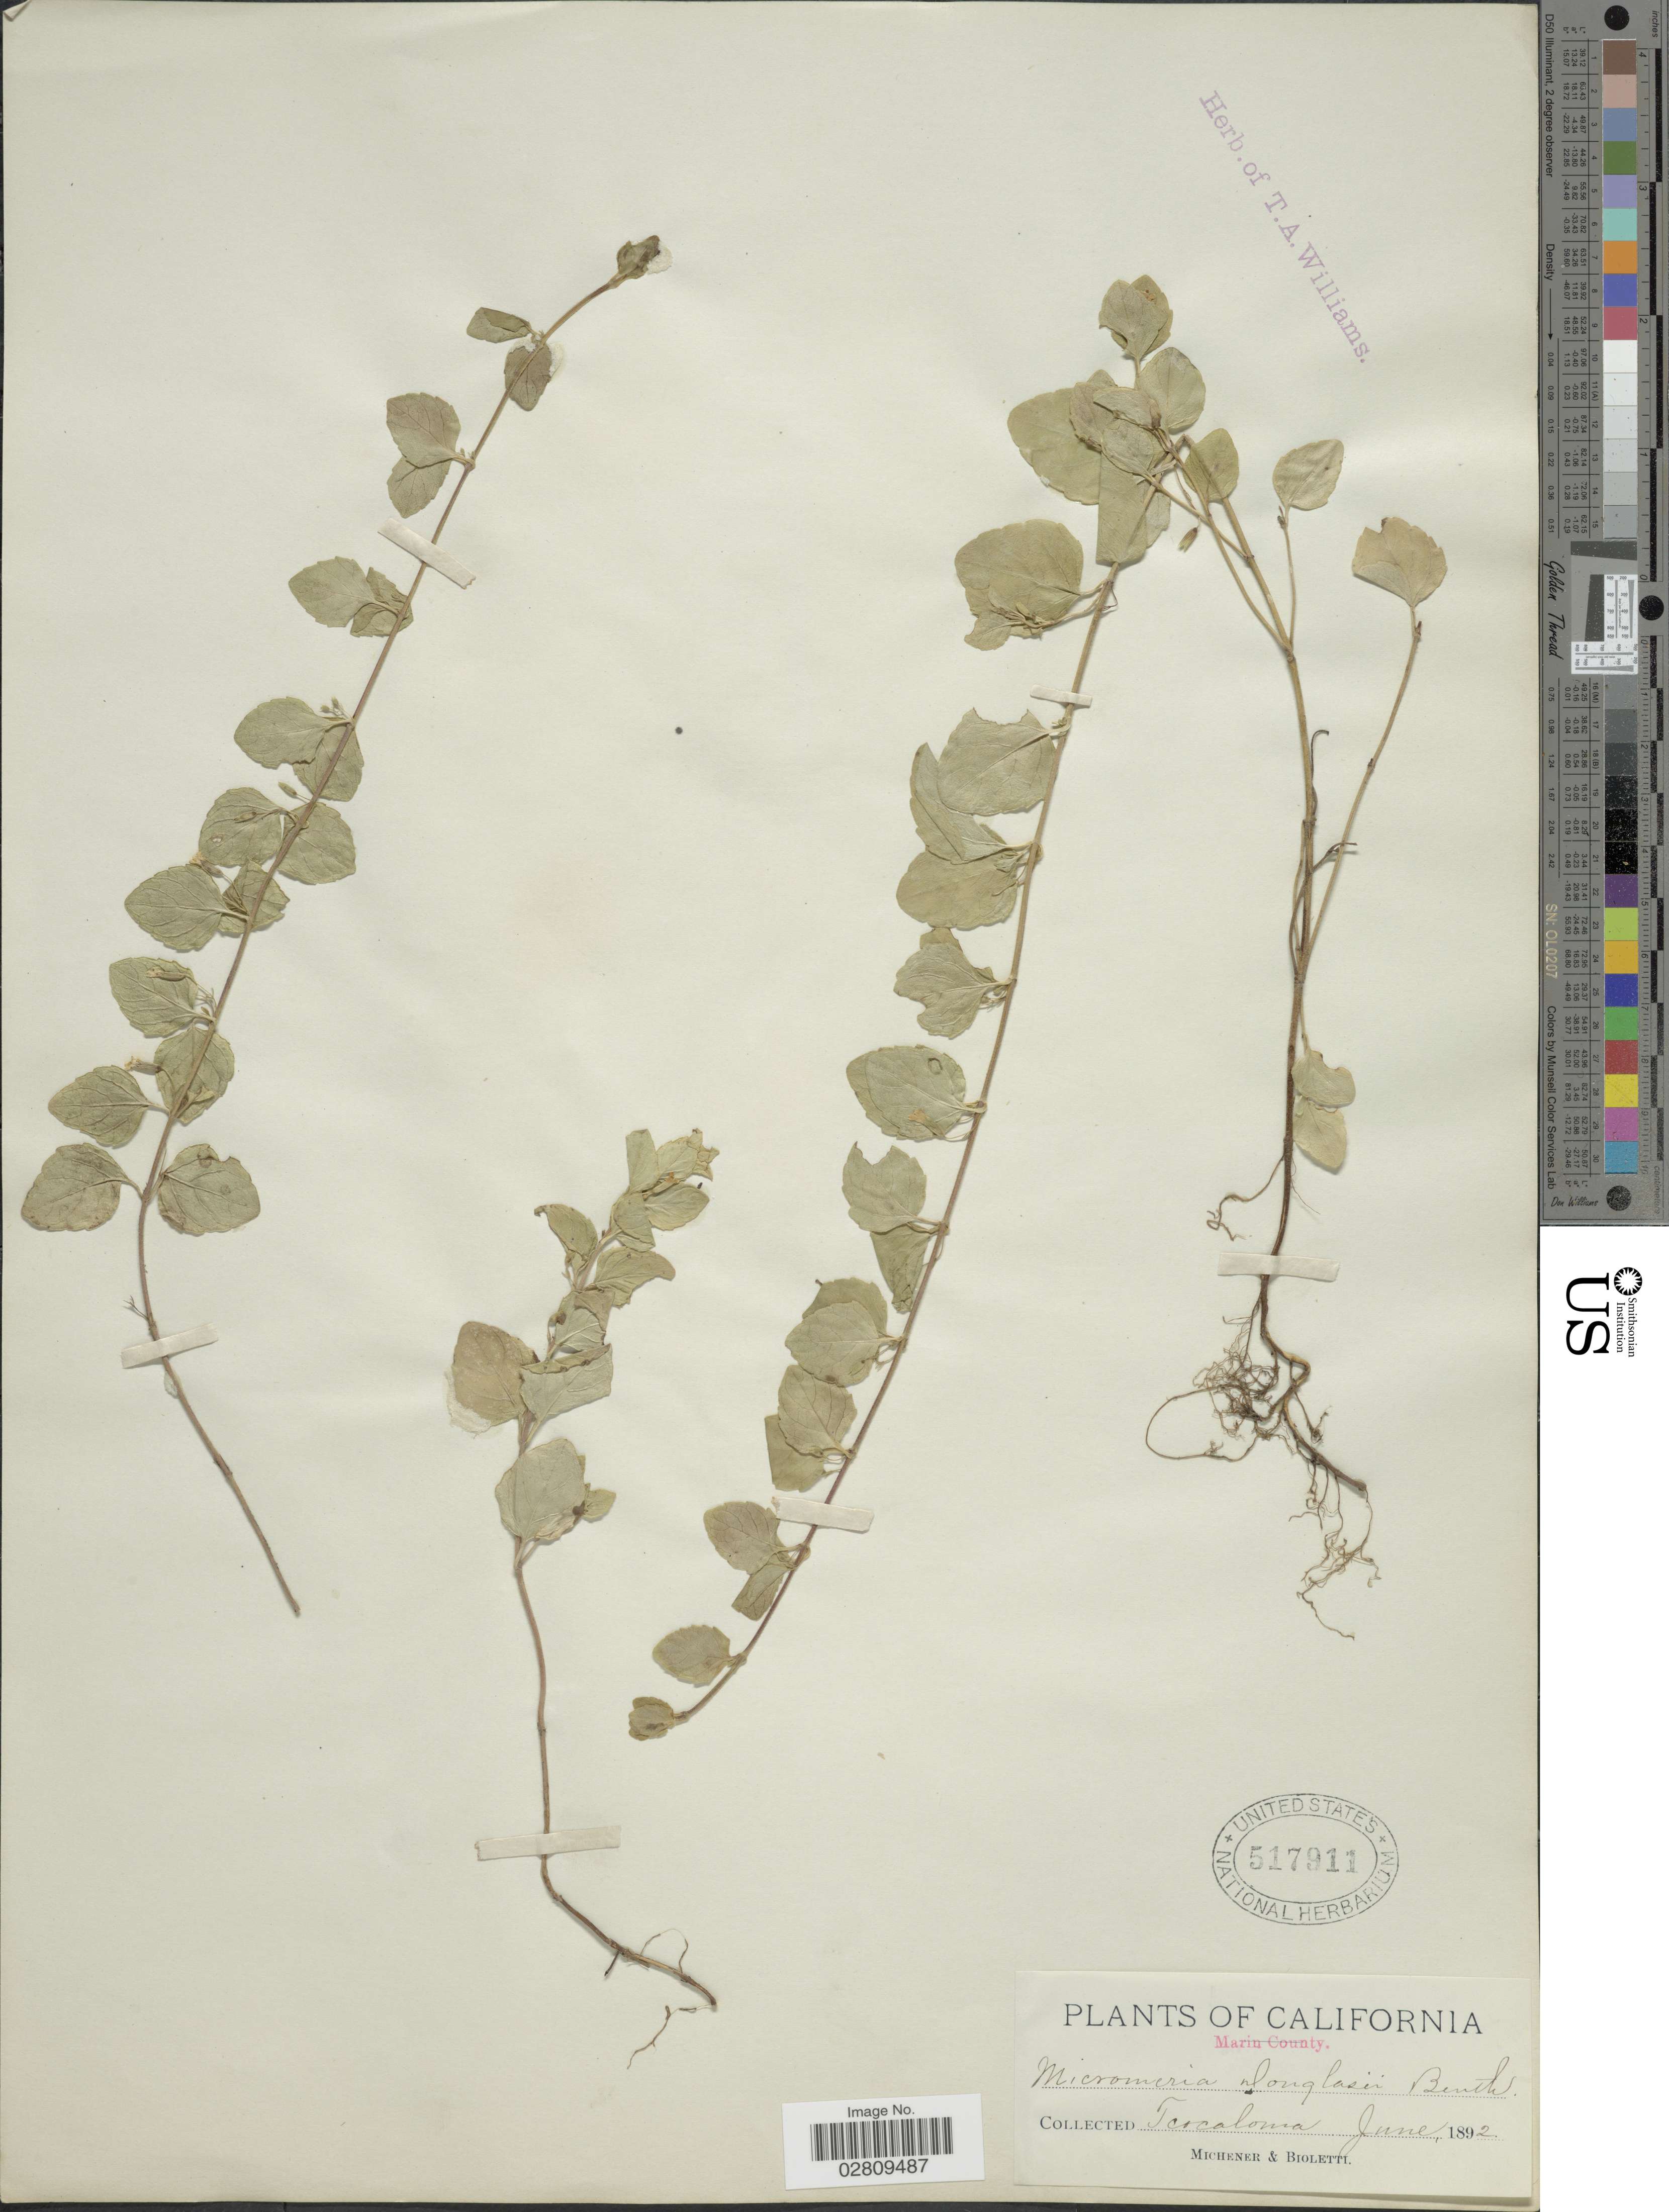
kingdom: Plantae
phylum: Tracheophyta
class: Magnoliopsida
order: Lamiales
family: Lamiaceae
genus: Micromeria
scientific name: Micromeria douglasii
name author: Benth.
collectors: -. Michener & -- Bioletti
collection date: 1892-06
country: United States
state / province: California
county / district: Marin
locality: Marin County. Tcocaloma.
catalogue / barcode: US 517911